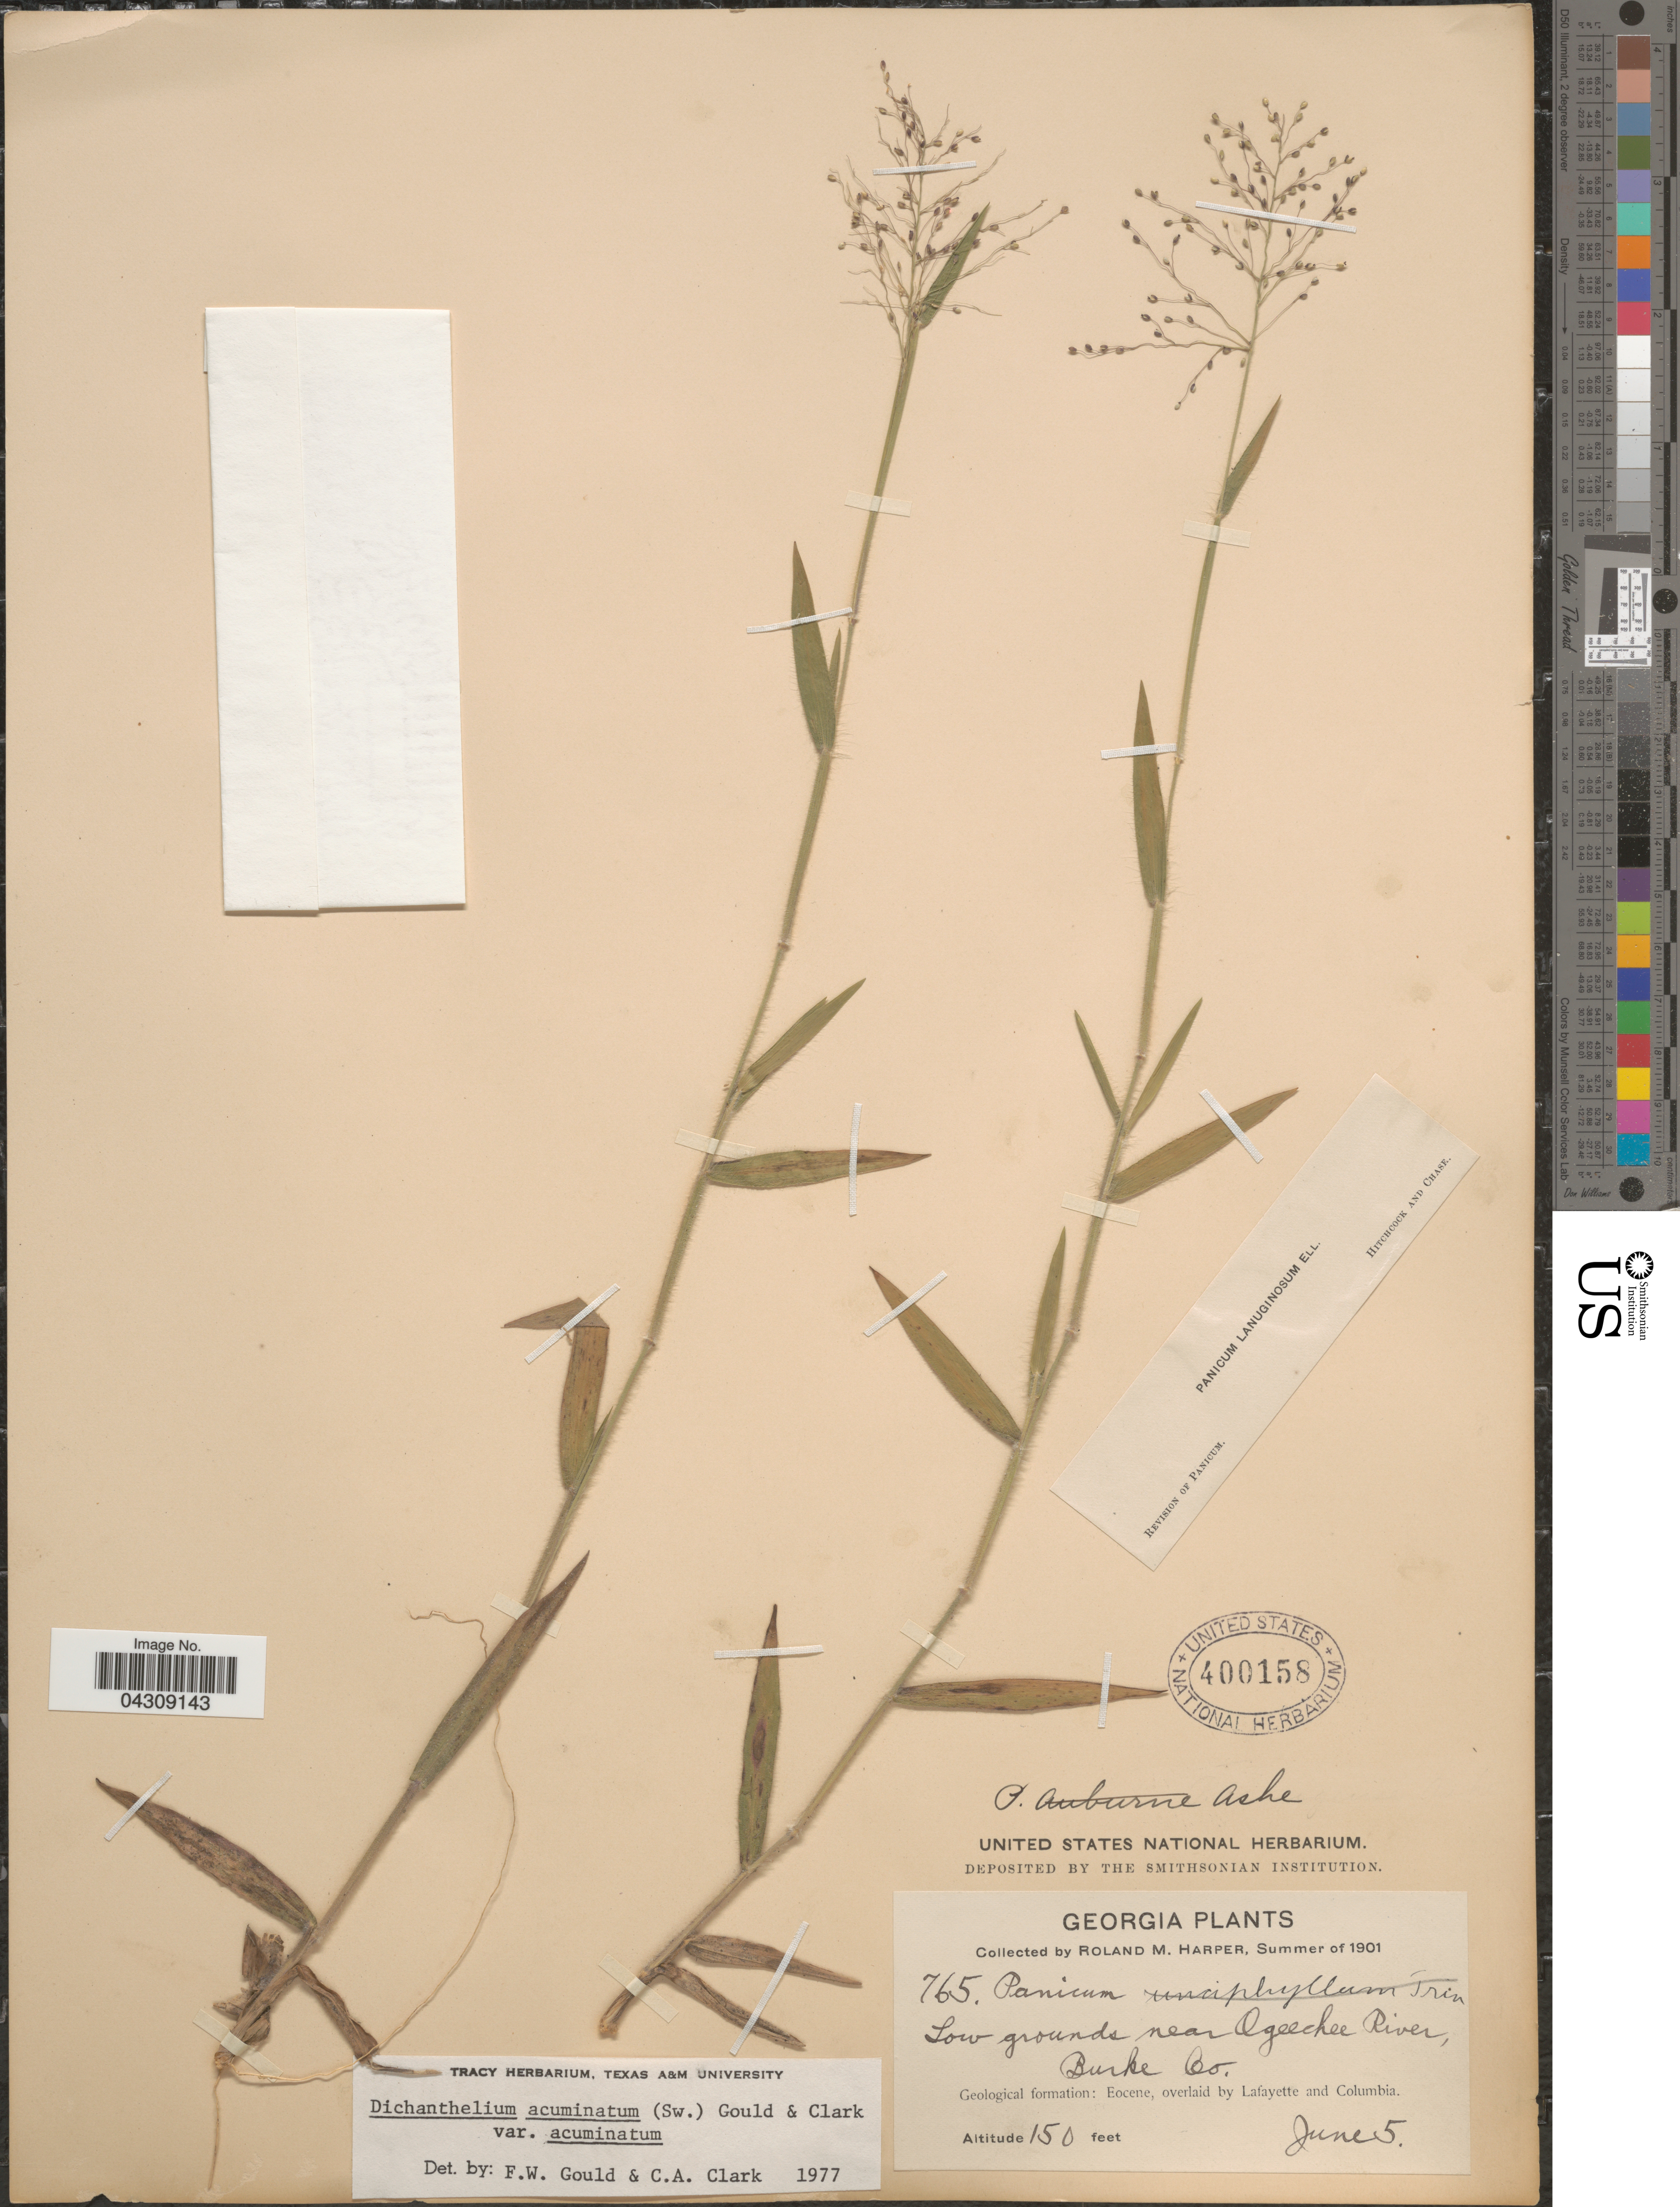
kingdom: Plantae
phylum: Tracheophyta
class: Liliopsida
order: Poales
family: Poaceae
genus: Dichanthelium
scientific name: Dichanthelium acuminatum var. acuminatum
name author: (Sw.) Gould & C.A. Clark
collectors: R. M. Harper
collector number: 765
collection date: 1901-06-05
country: United States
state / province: Georgia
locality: Low grounds near Ogeechee River, Burke Co. Geological formation: Eocene, overlaid by Lafayette and Columbia.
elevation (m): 46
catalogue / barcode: US 400158